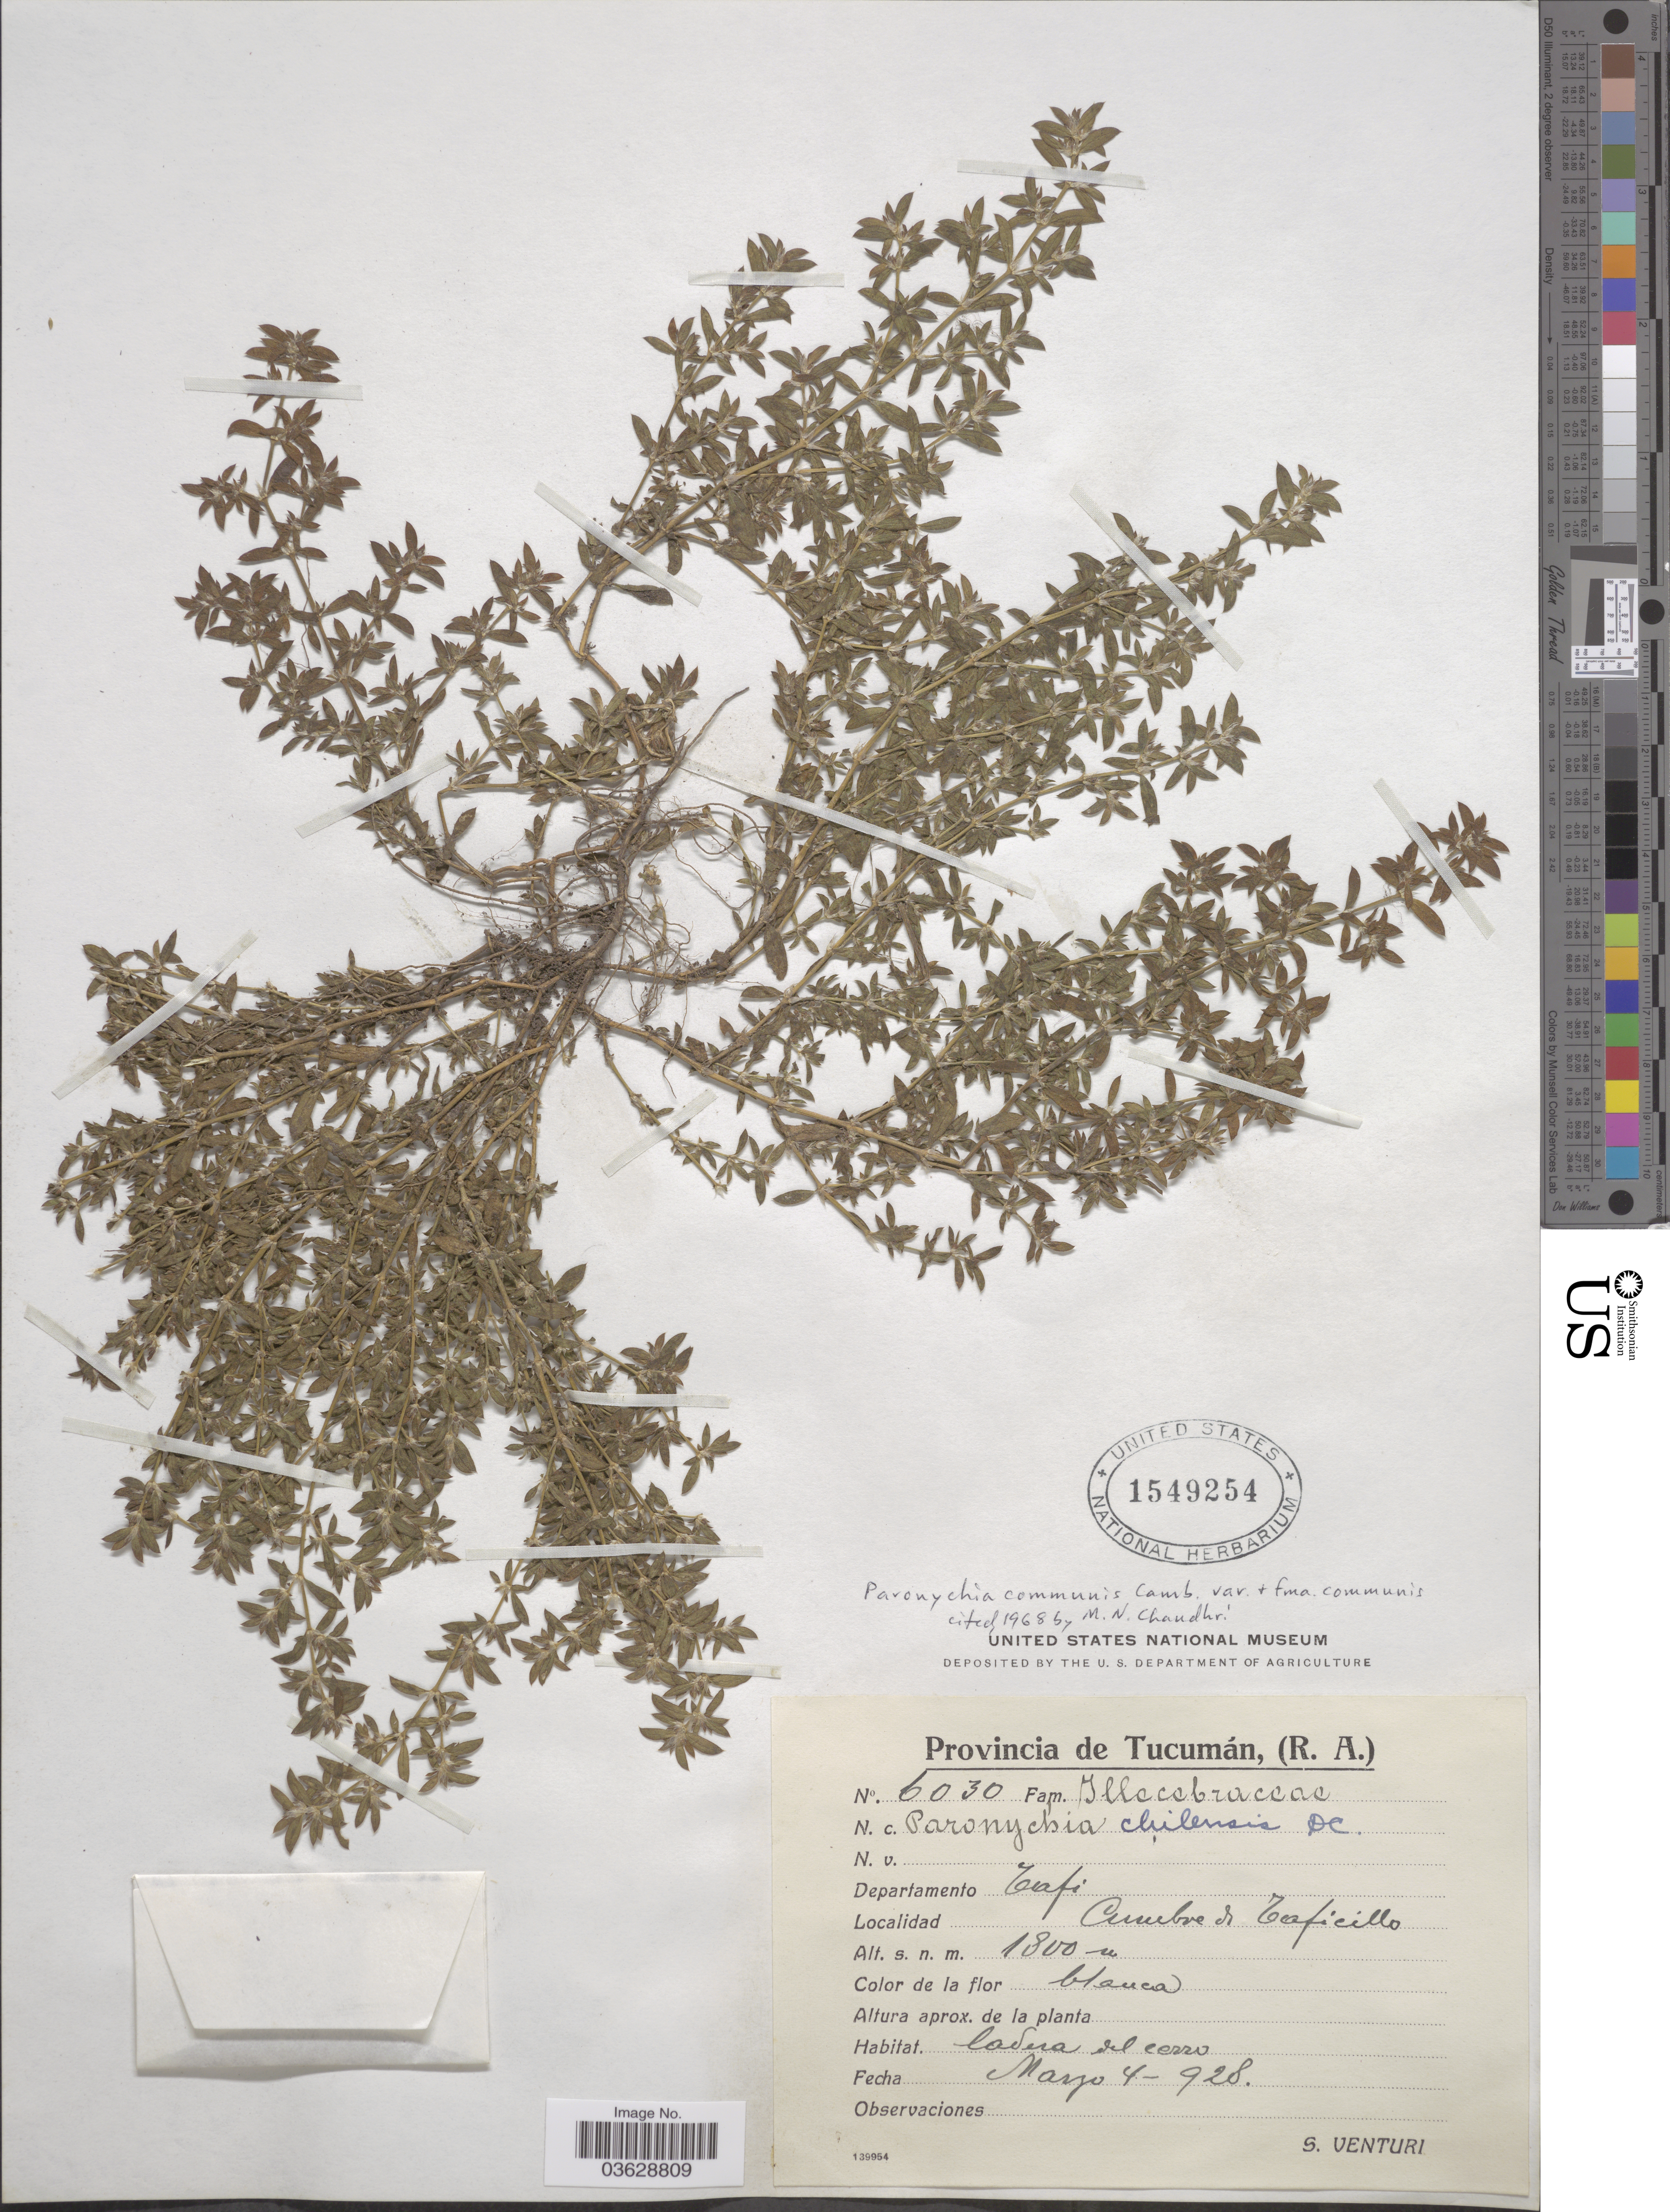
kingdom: Plantae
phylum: Tracheophyta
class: Magnoliopsida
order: Caryophyllales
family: Caryophyllaceae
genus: Paronychia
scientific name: Paronychia communis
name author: Cambess.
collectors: S. Venturi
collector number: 6030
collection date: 1928-03-04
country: Argentina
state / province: Tucuman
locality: Departamento Tafi. Cumbre de Taficillo.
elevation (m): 1800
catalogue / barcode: US 1549254